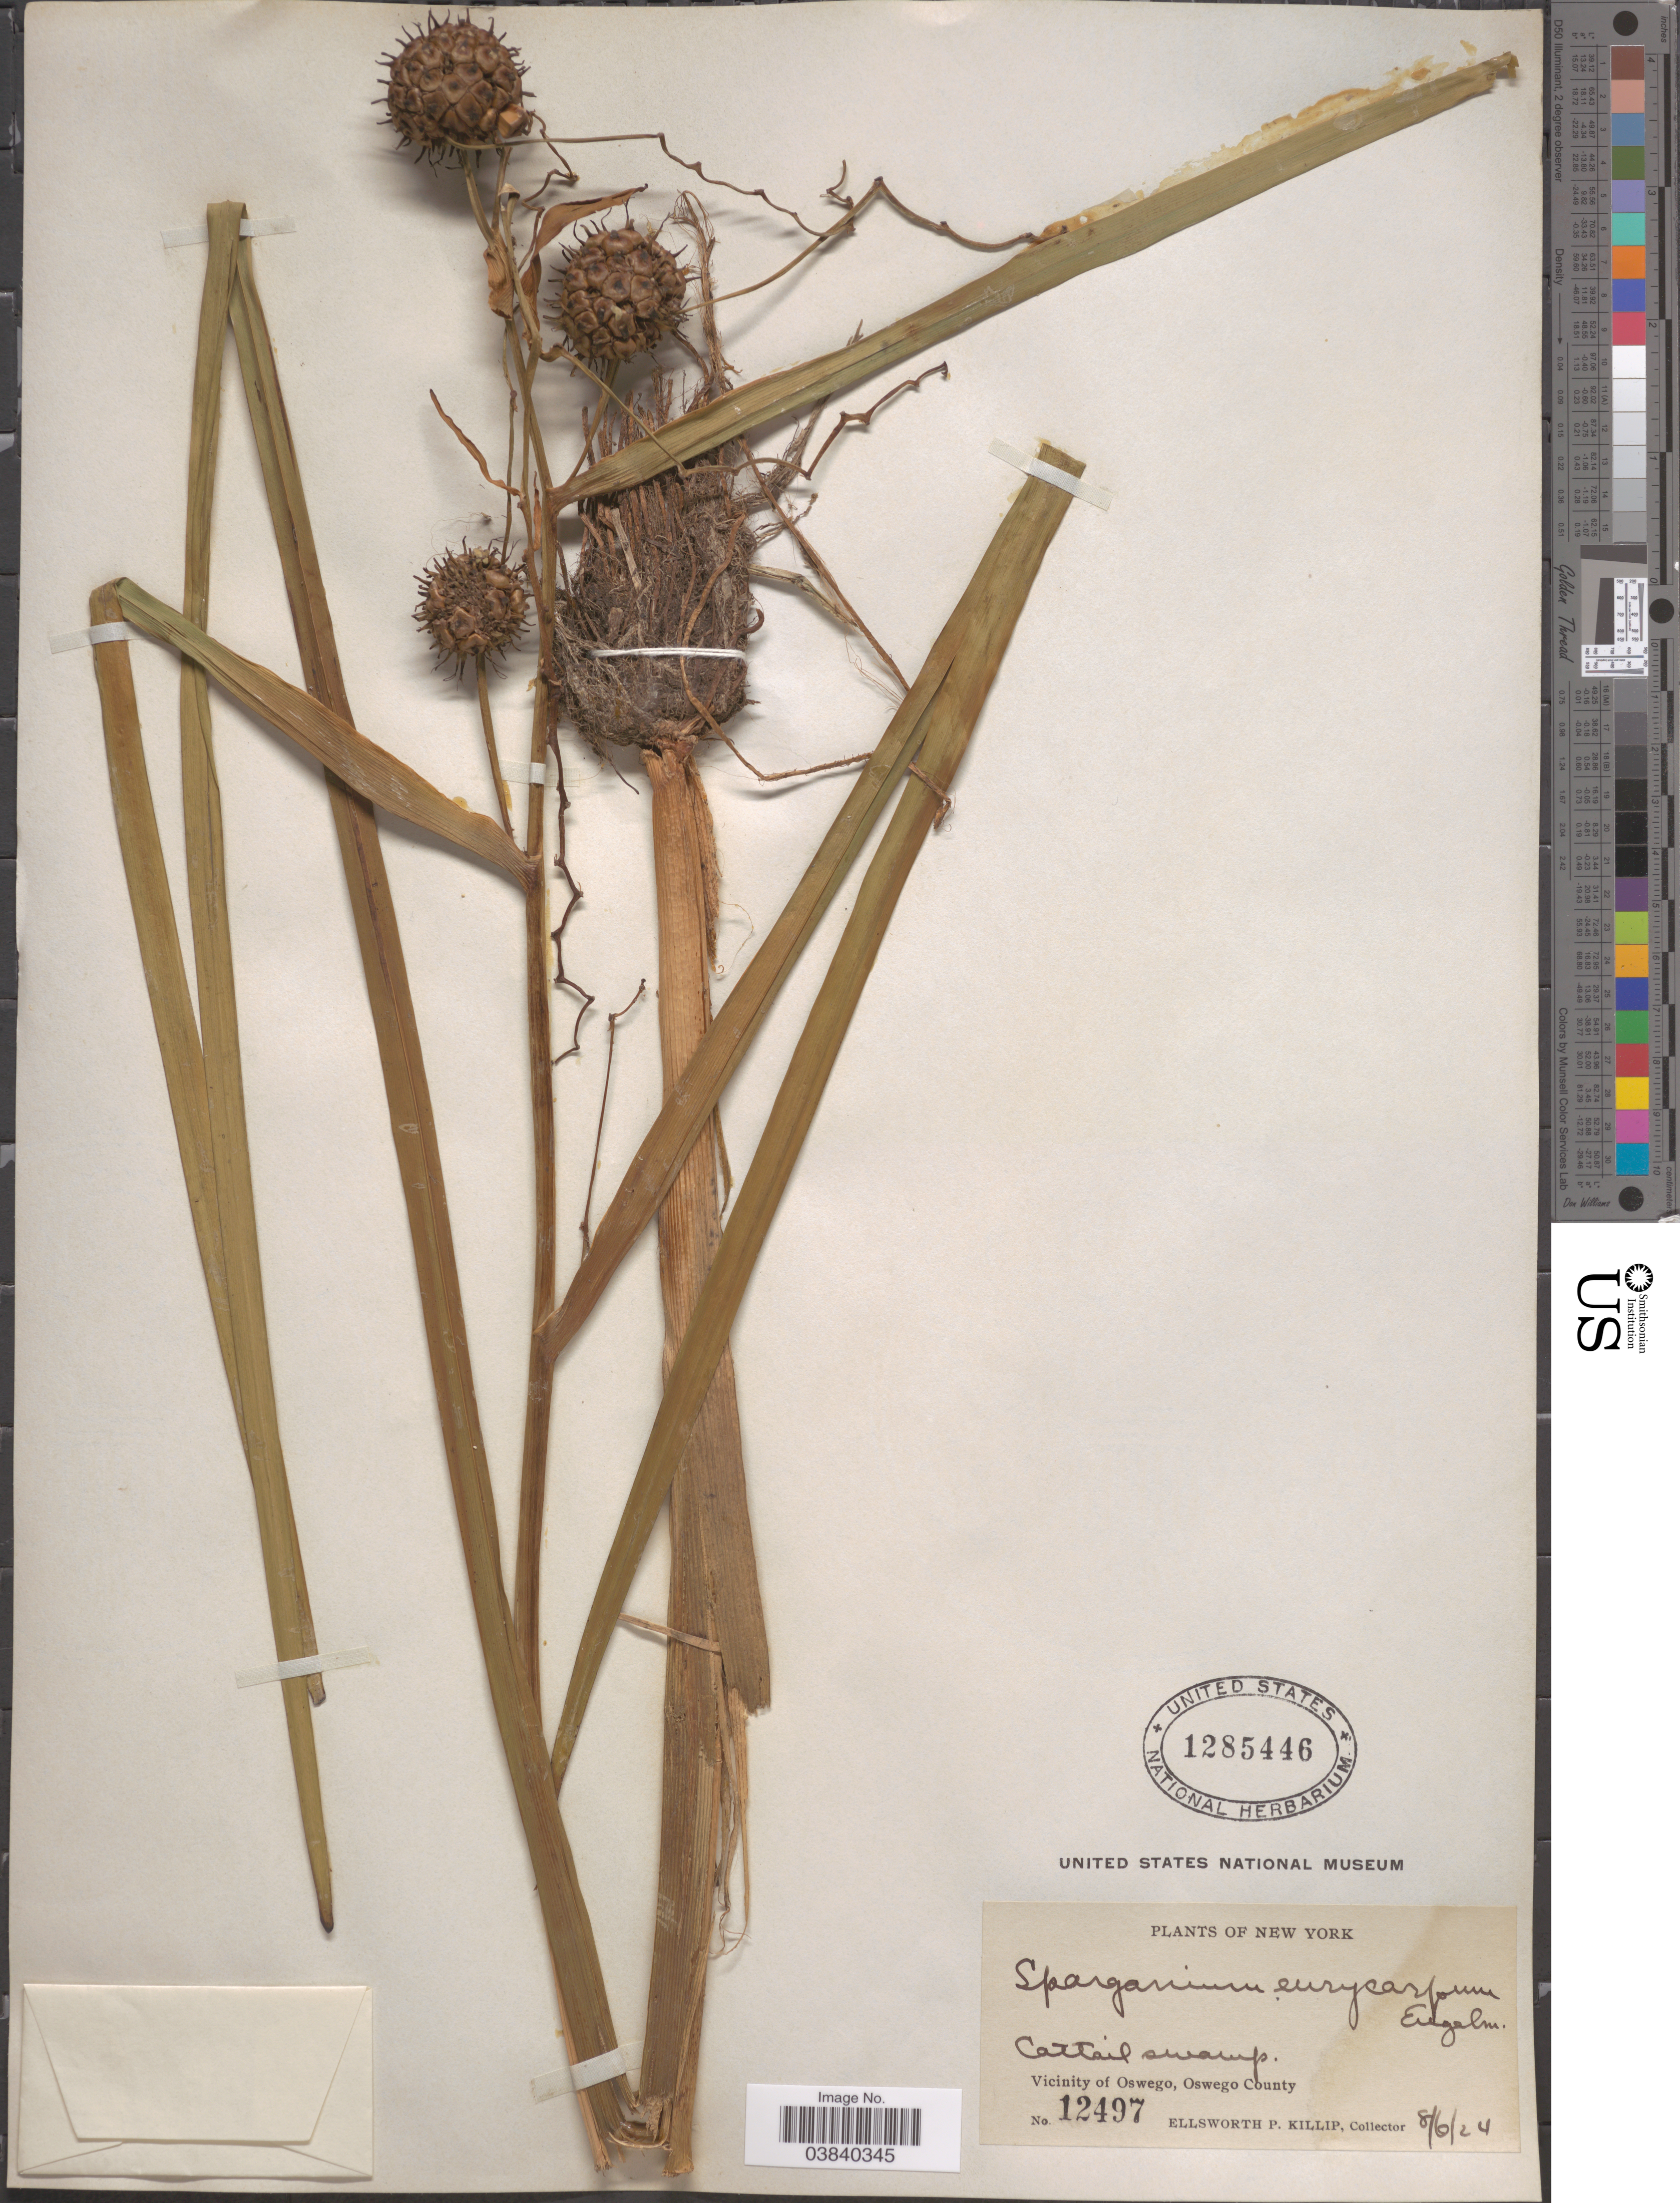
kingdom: Plantae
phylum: Tracheophyta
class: Liliopsida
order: Poales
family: Typhaceae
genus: Sparganium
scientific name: Sparganium eurycarpum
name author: Engelm.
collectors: E. P. Killip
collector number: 12497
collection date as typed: Transcribed d/m/y: 6/8/24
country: United States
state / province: New York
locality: Cattail swamp. Vicinity of Oswego, Oswego County.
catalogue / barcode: US 1285446